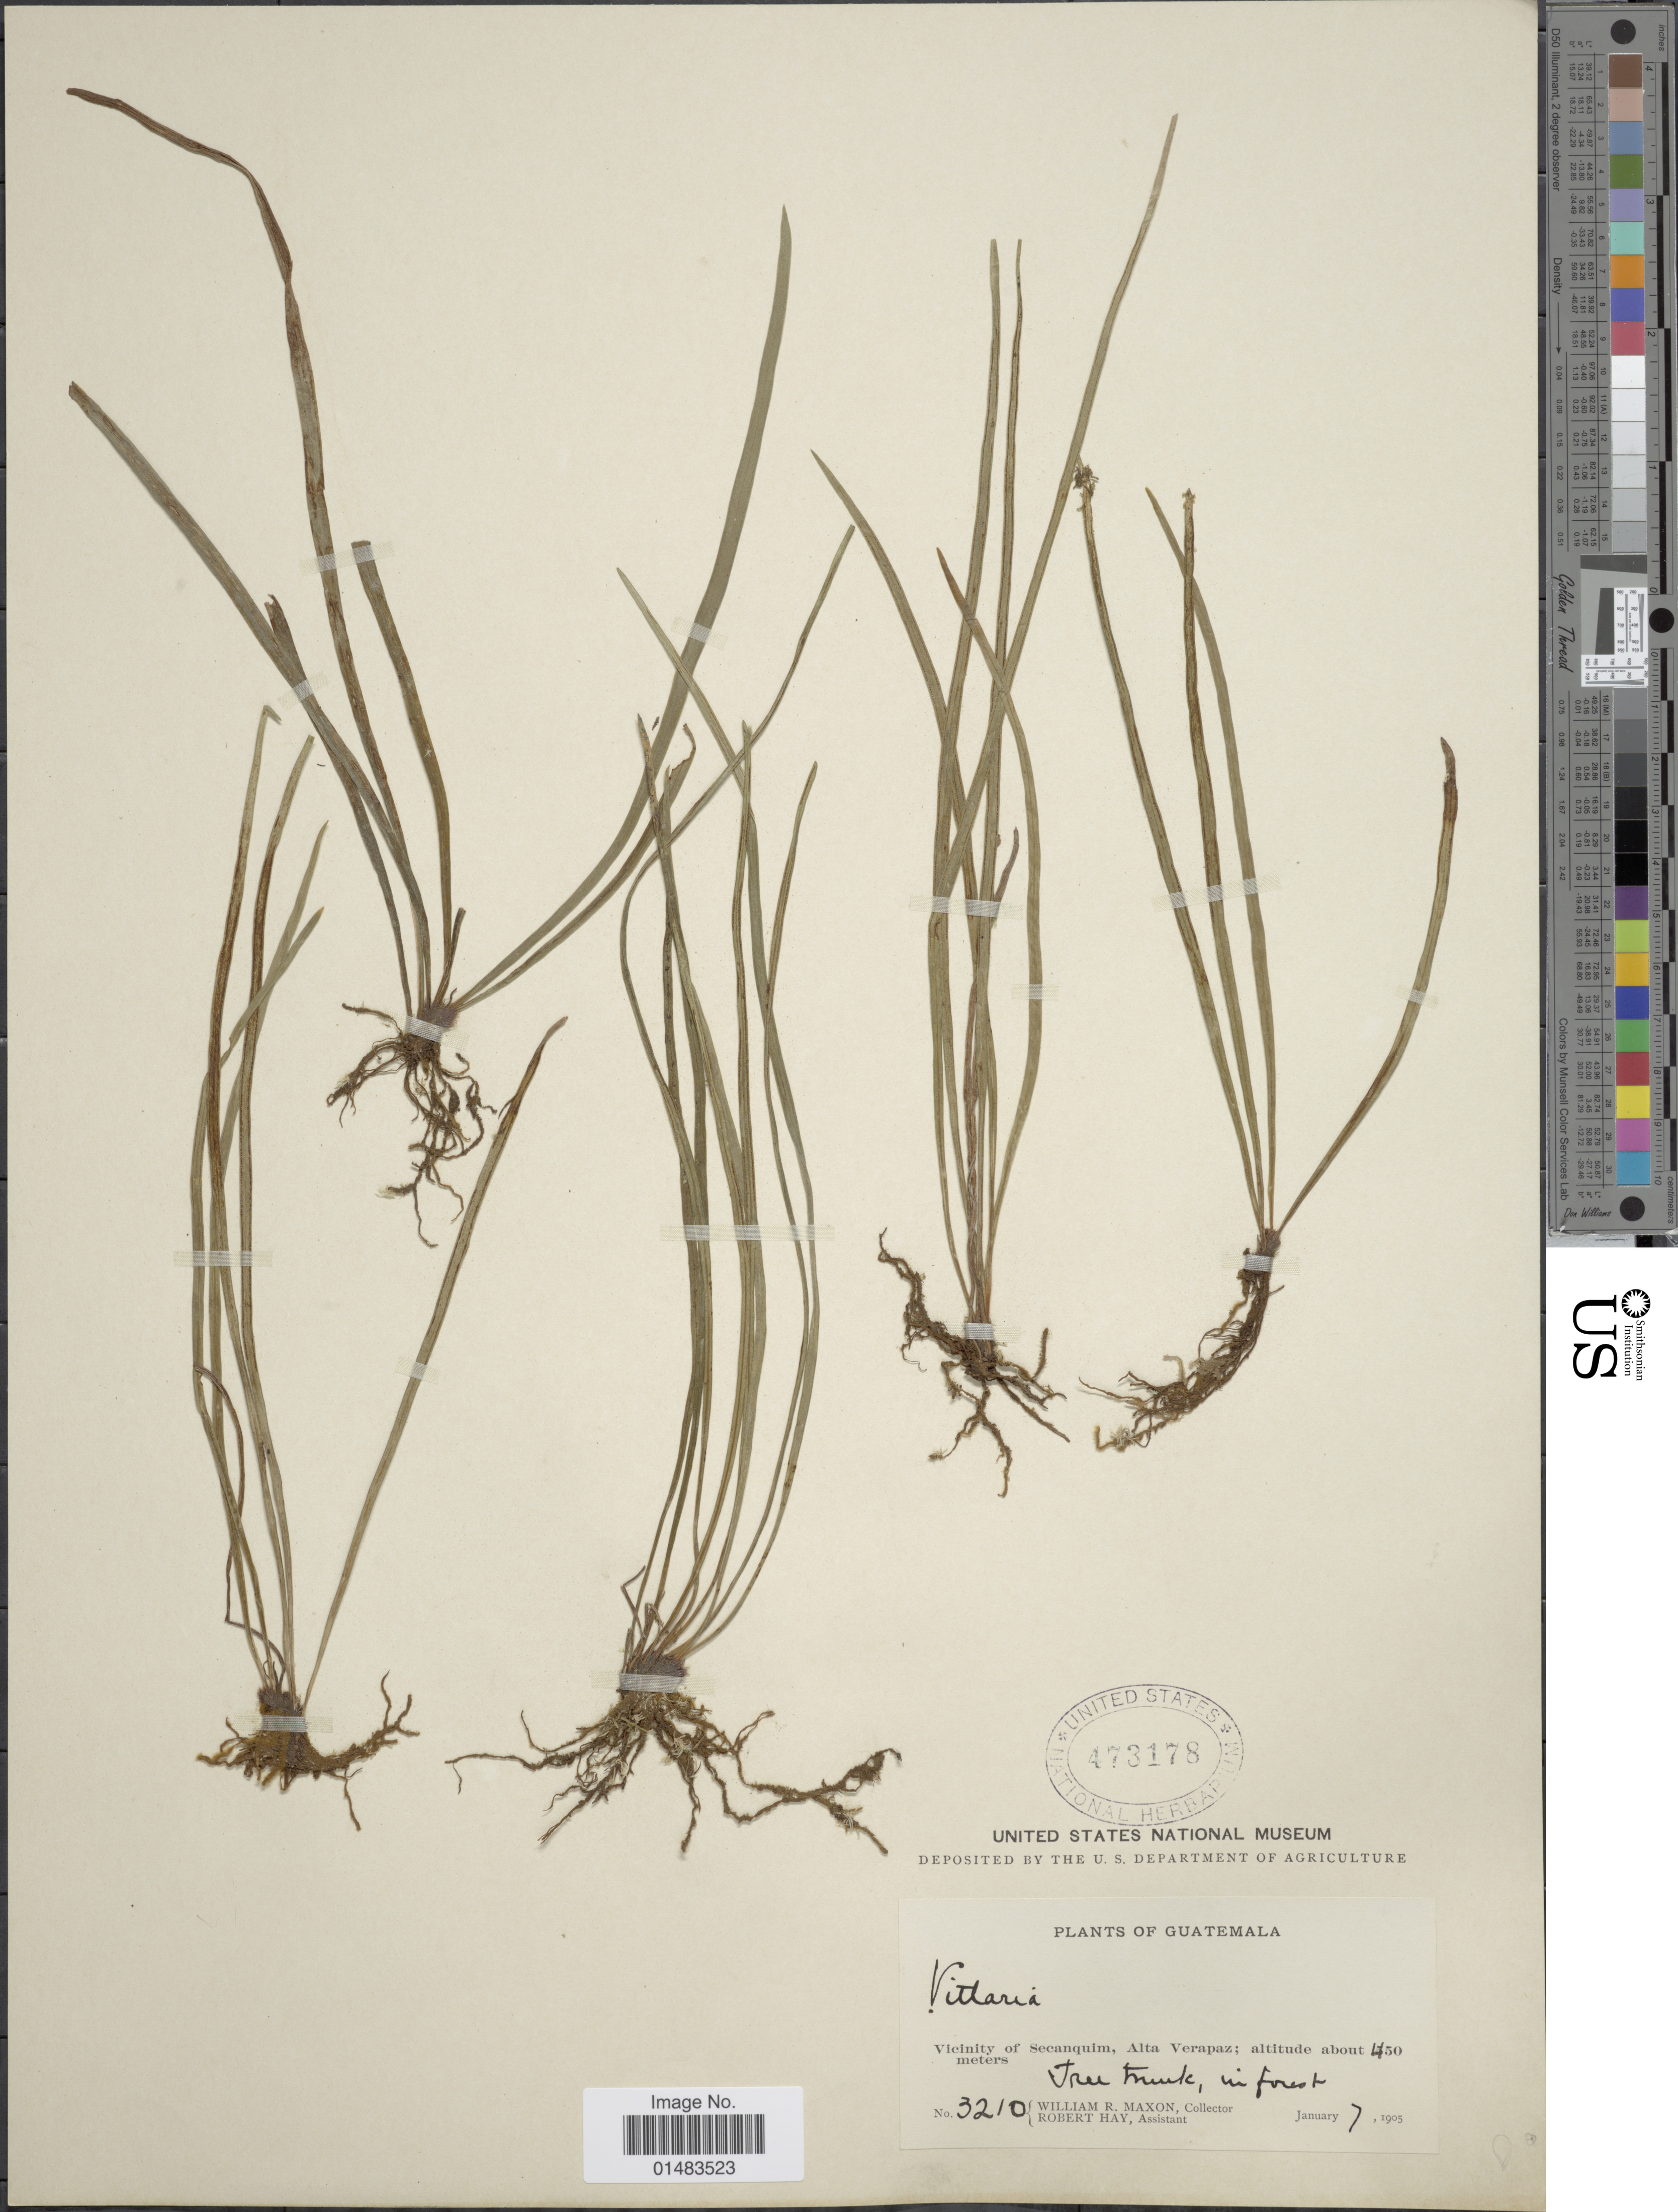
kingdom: Plantae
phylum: Tracheophyta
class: Polypodiopsida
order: Polypodiales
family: Pteridaceae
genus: Vittaria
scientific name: Vittaria graminifolia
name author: Kaulf.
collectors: W. R. Maxon & R. H. Hay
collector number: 3210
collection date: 1905-01-07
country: Guatemala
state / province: Alta Verapaz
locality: Guatemala, Vicinity of Secanquim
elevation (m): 450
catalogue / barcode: US 473178